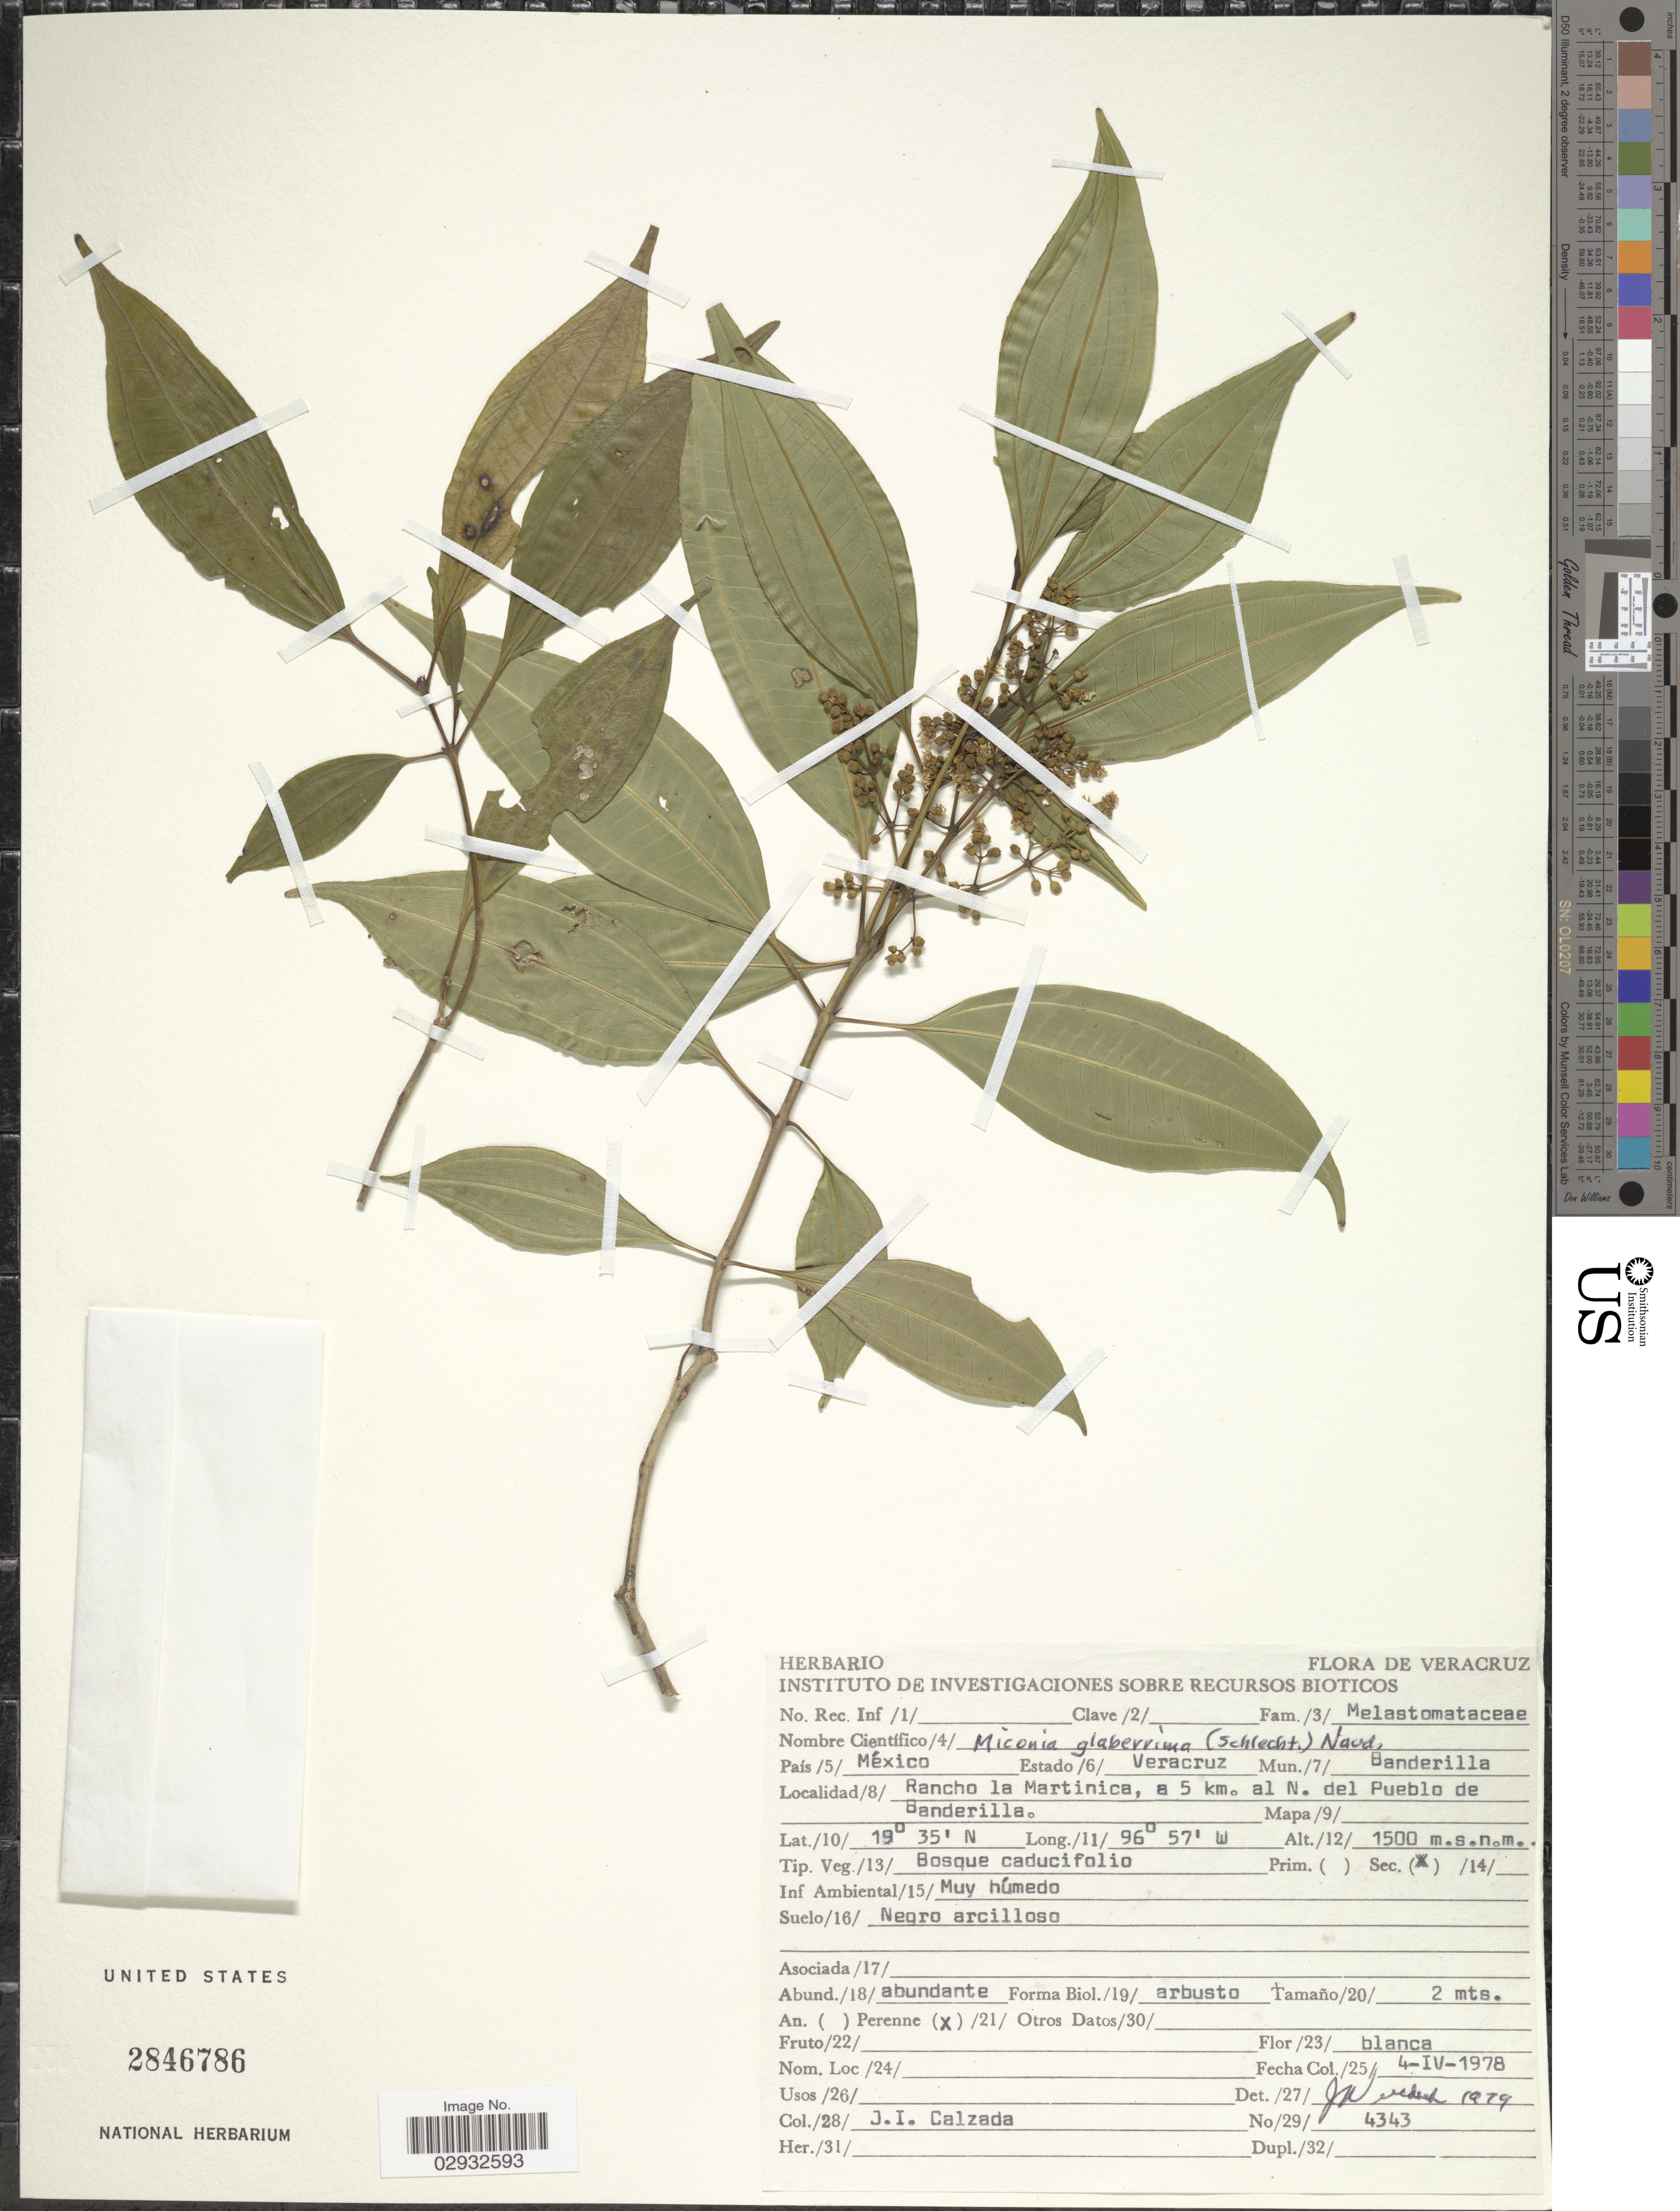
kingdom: Plantae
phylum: Tracheophyta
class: Magnoliopsida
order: Myrtales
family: Melastomataceae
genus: Miconia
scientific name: Miconia glaberrima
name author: (Schltdl.) Naudin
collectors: J. I. Calzada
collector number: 4343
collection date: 1978-04-04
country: Mexico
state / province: Veracruz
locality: Estado Veracruz. Mun. Banderilla. Rancho la Martinica, a 5 km. al N. del Pueblo de Banderilla.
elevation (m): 1500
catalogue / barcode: US 2846786